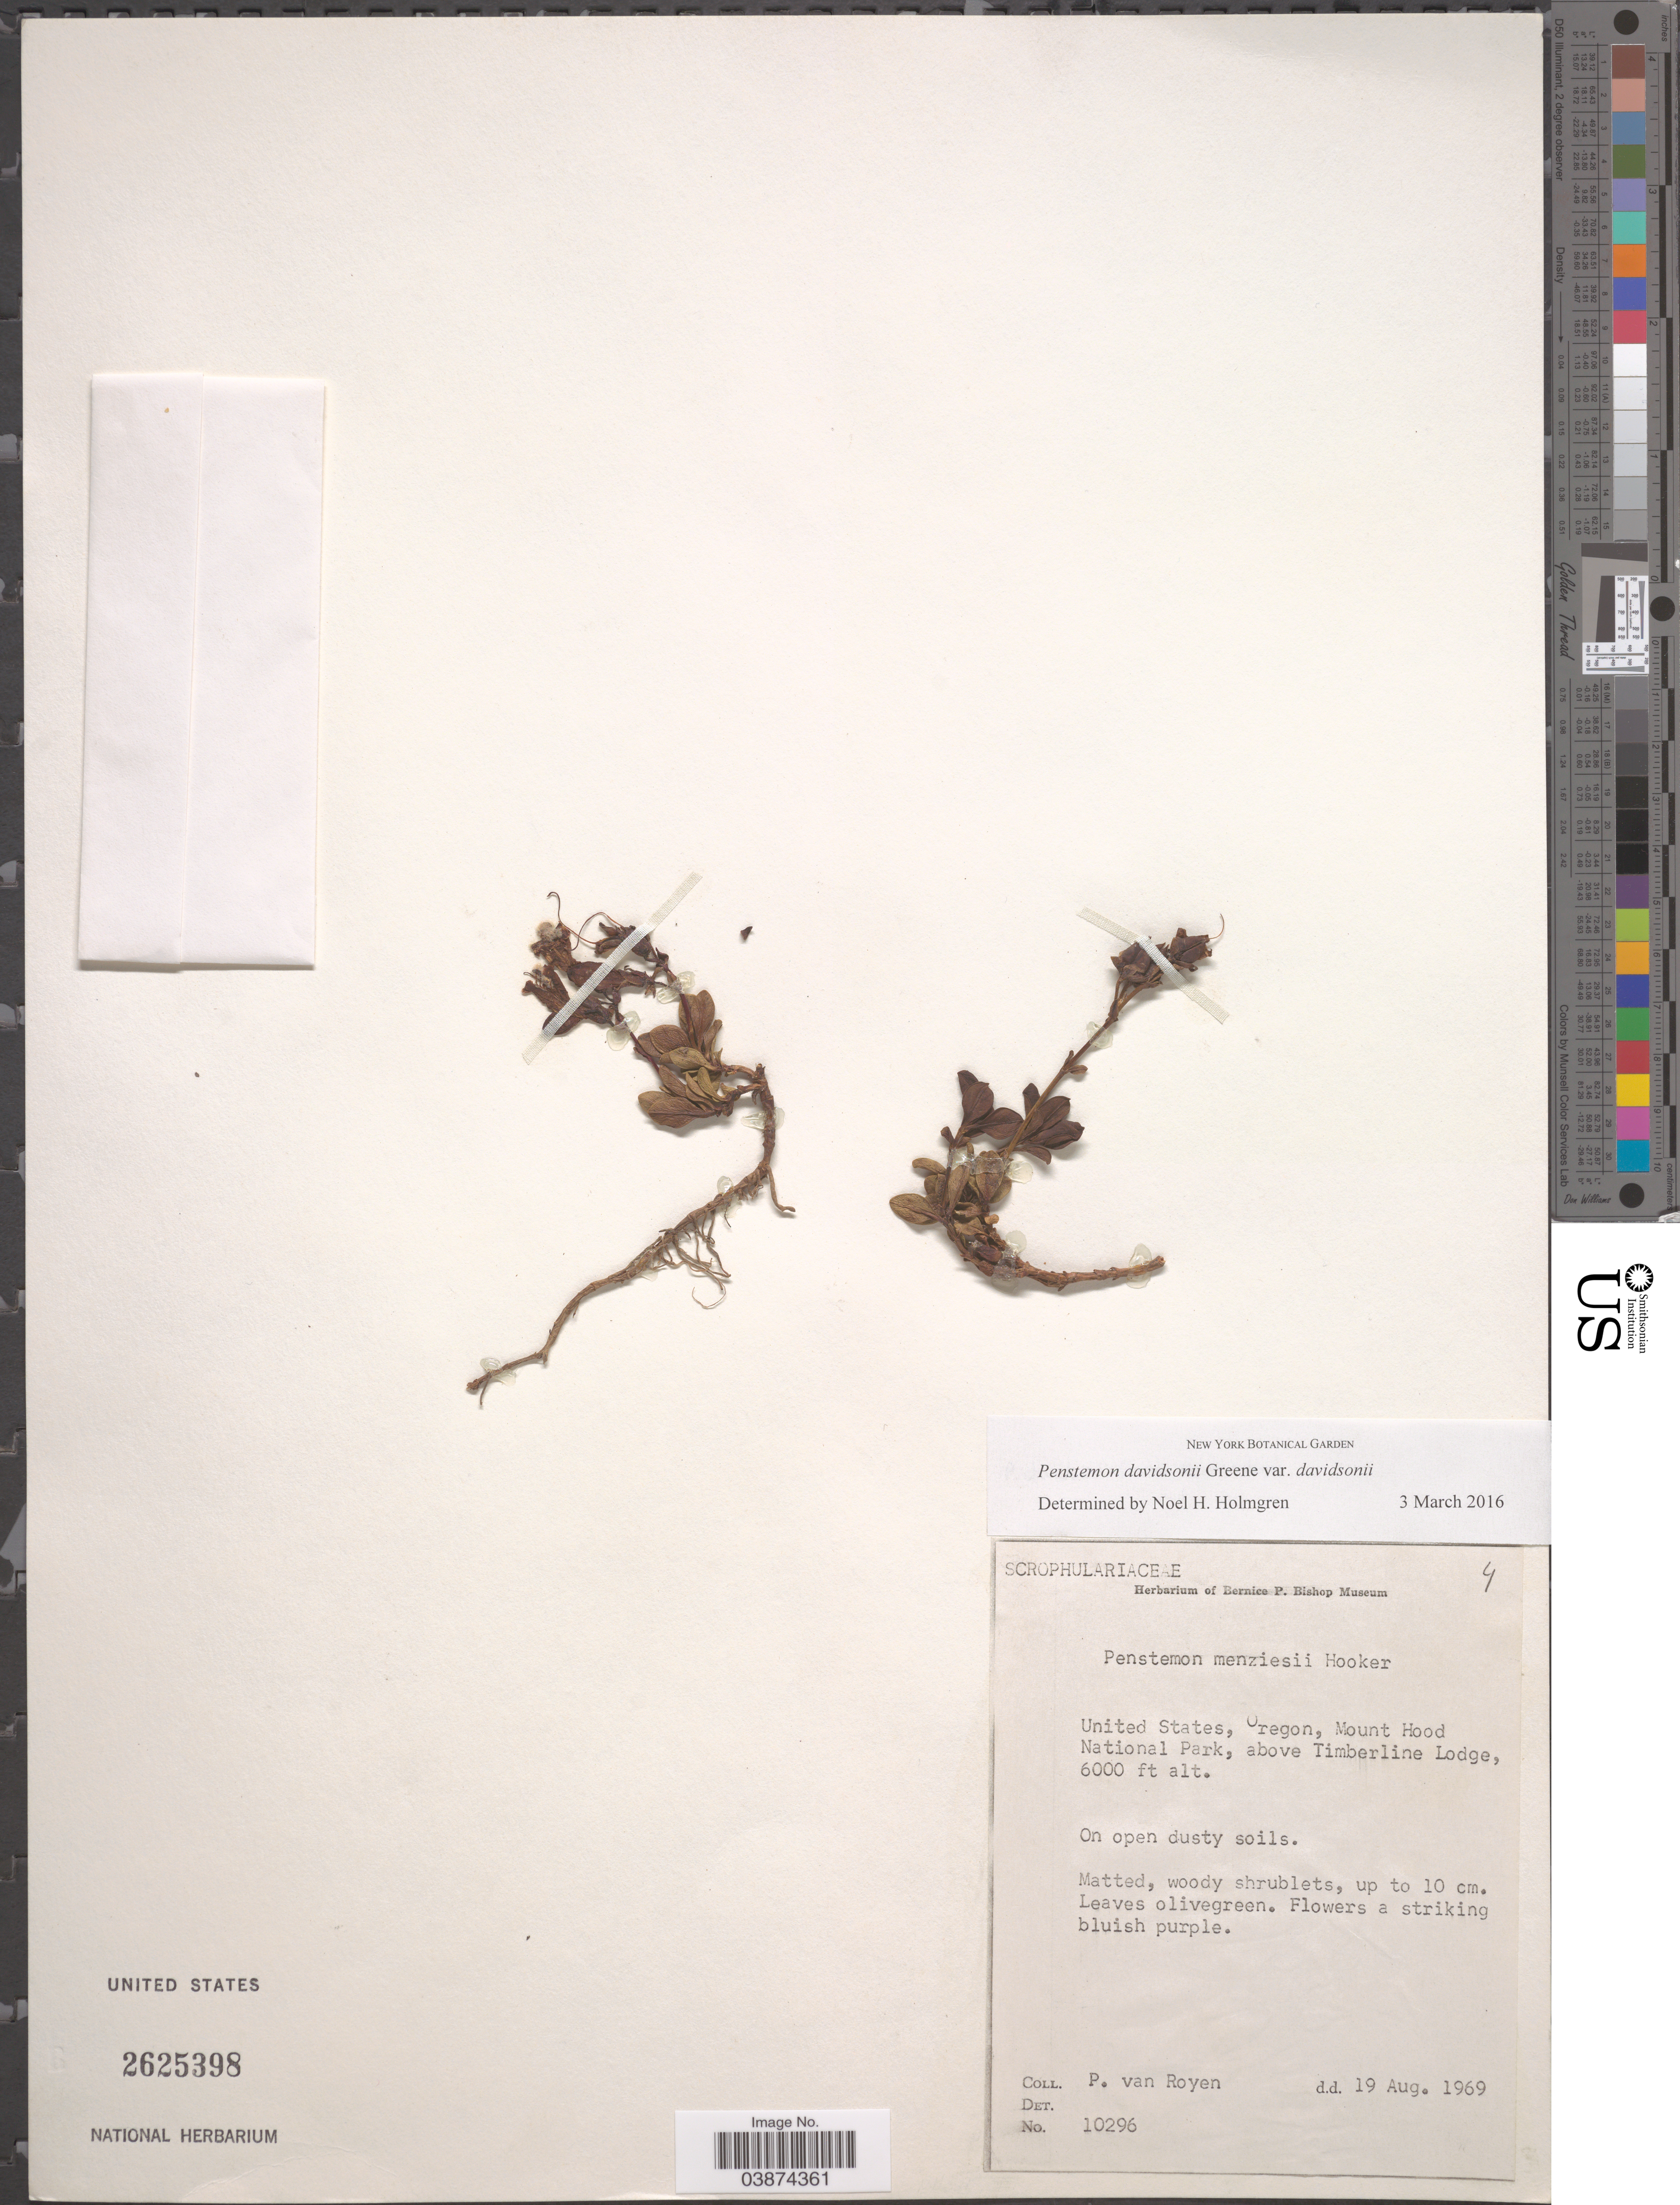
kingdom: Plantae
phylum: Tracheophyta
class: Magnoliopsida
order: Lamiales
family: Plantaginaceae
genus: Penstemon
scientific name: Penstemon davidsonii var. davidsonii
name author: Greene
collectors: P. van Royen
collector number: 10296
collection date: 1969-08-19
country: United States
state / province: Oregon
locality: Mount Hood National Park, above Timberline Lodge.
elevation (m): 1829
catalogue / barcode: US 2625398